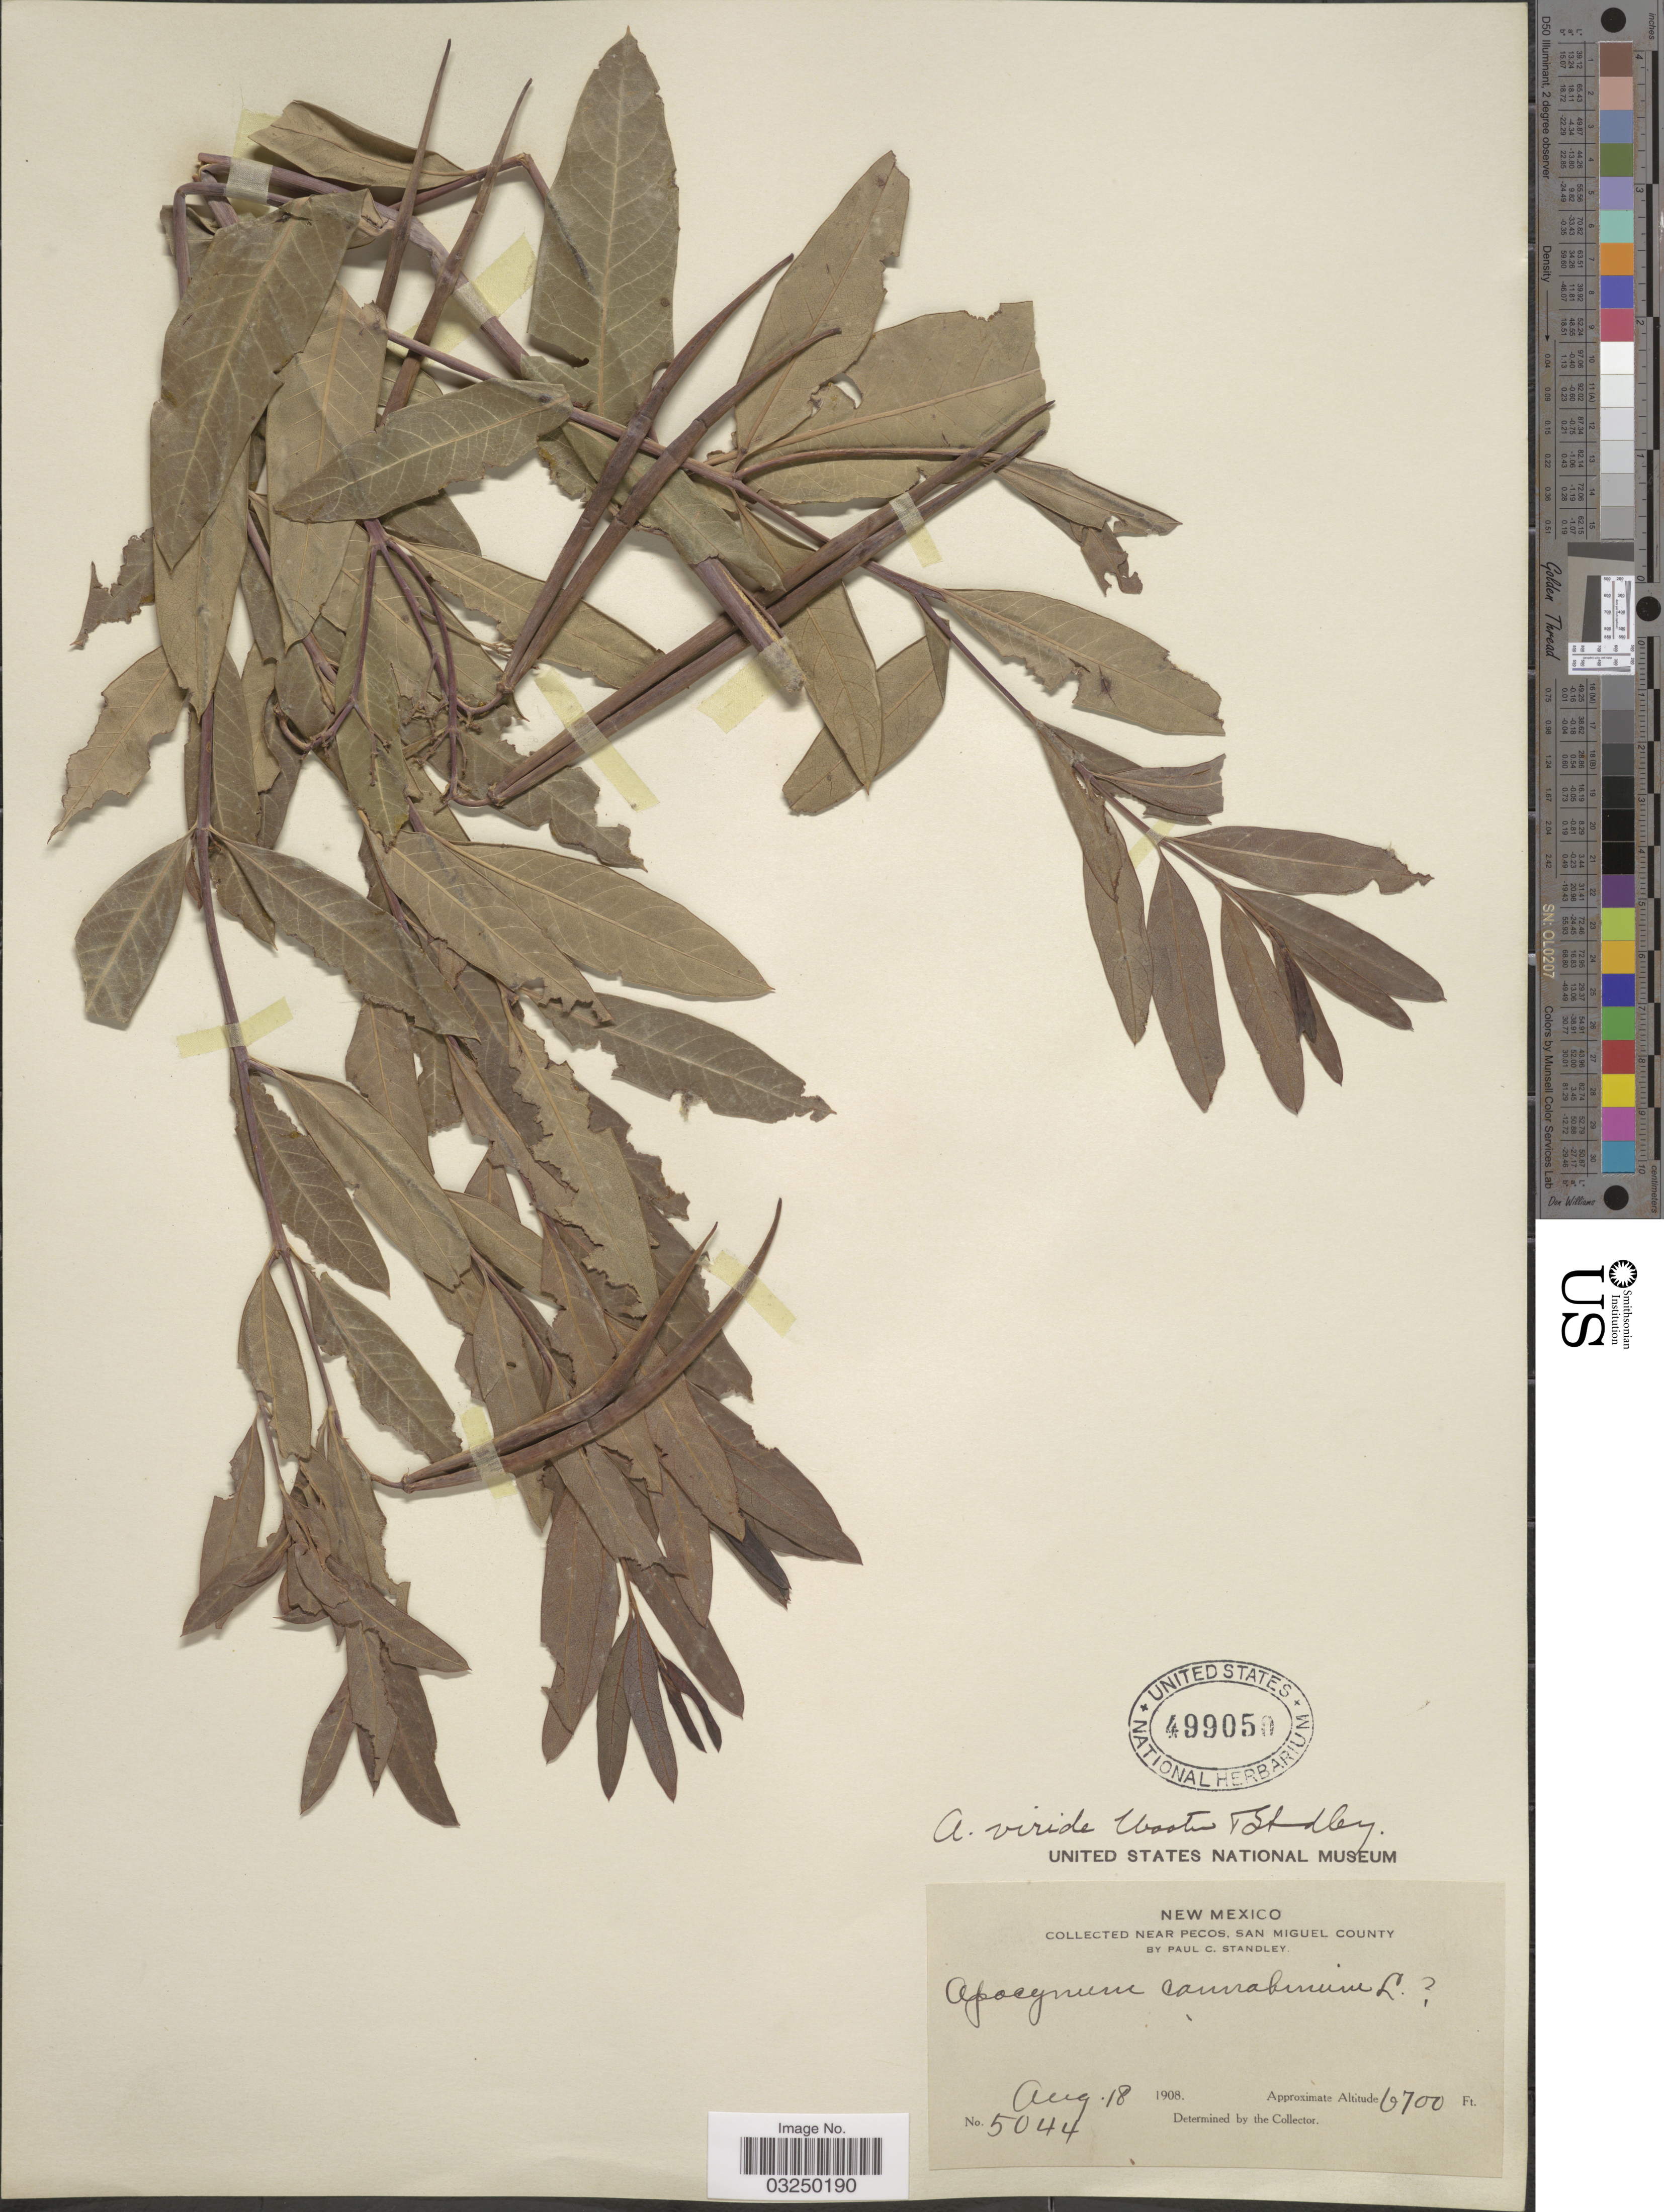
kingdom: Plantae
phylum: Tracheophyta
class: Magnoliopsida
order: Gentianales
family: Apocynaceae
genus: Apocynum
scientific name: Apocynum viride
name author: Wooton & Standl.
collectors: P. C. Standley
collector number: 5044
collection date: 1908-08-18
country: United States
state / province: New Mexico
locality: Near Pecos, San Miguel County.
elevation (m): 2042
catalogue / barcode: US 499050